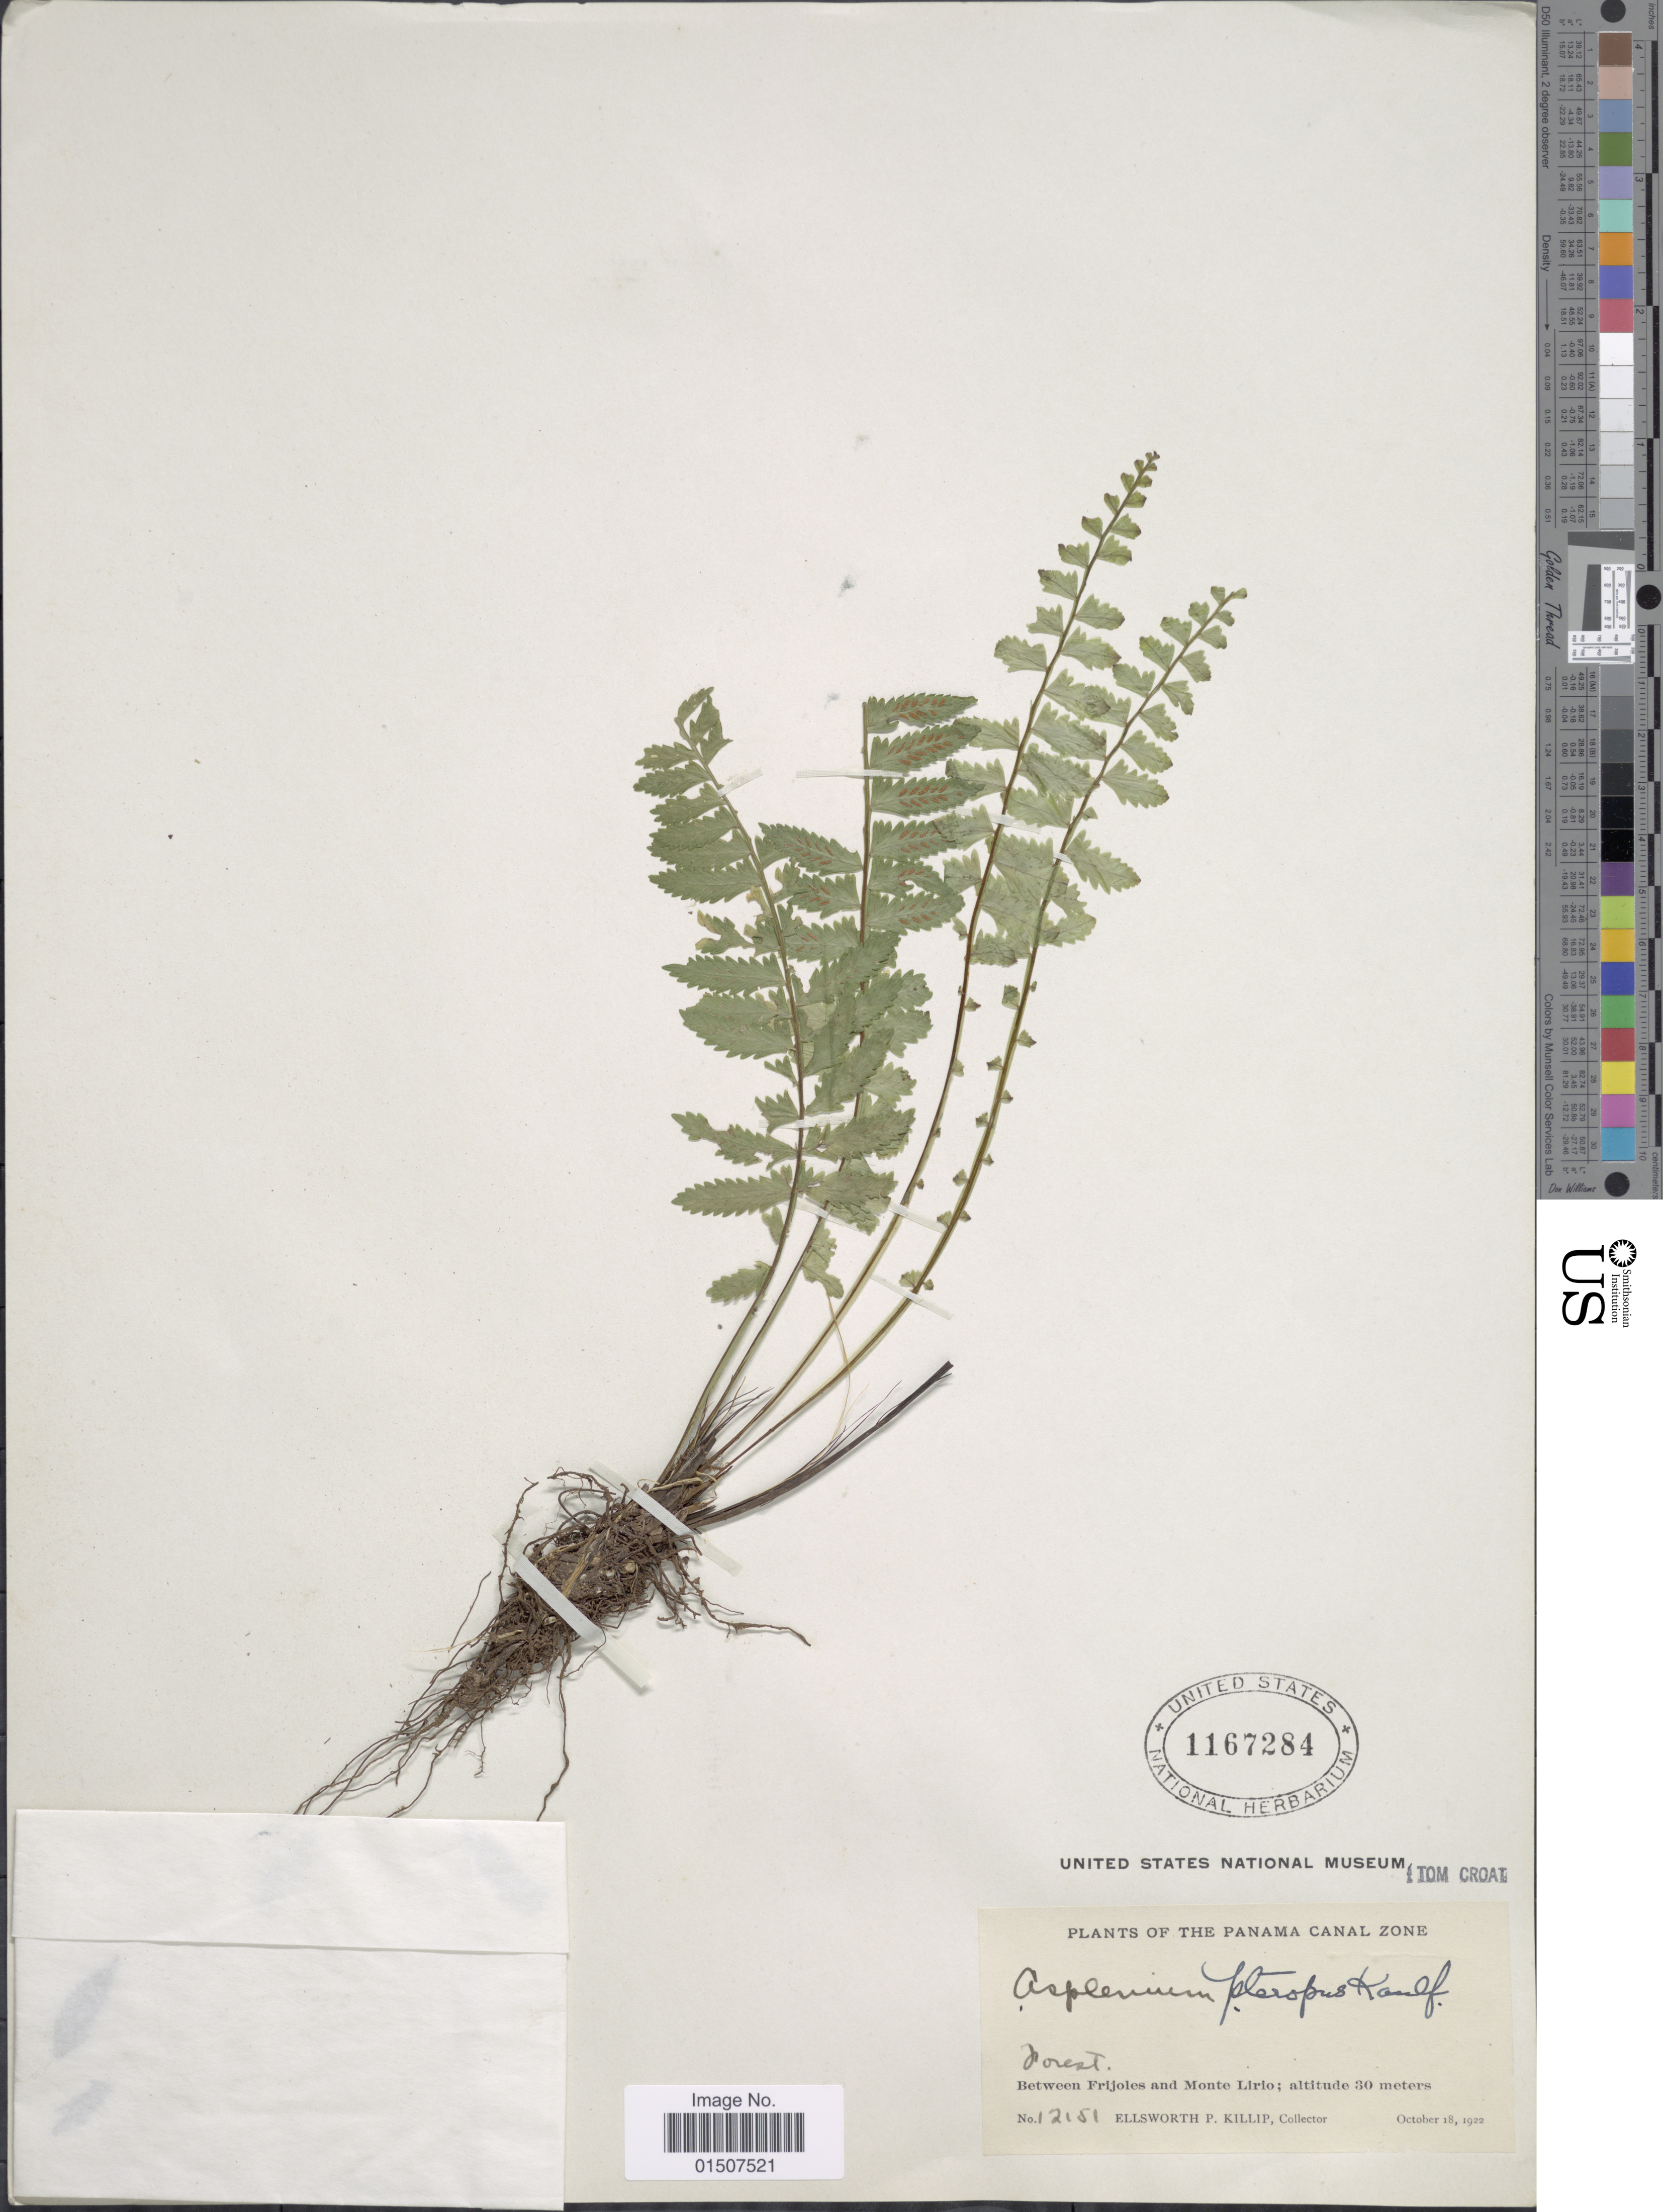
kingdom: Plantae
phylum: Tracheophyta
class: Polypodiopsida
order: Polypodiales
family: Aspleniaceae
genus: Asplenium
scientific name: Asplenium pteropus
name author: Kaulf.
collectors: E. P. Killip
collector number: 12151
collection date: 1922-10-18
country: Panama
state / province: Colón / Panamá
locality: Between Frijoles and Monte Lirio.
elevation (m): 30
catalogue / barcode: US 1167284